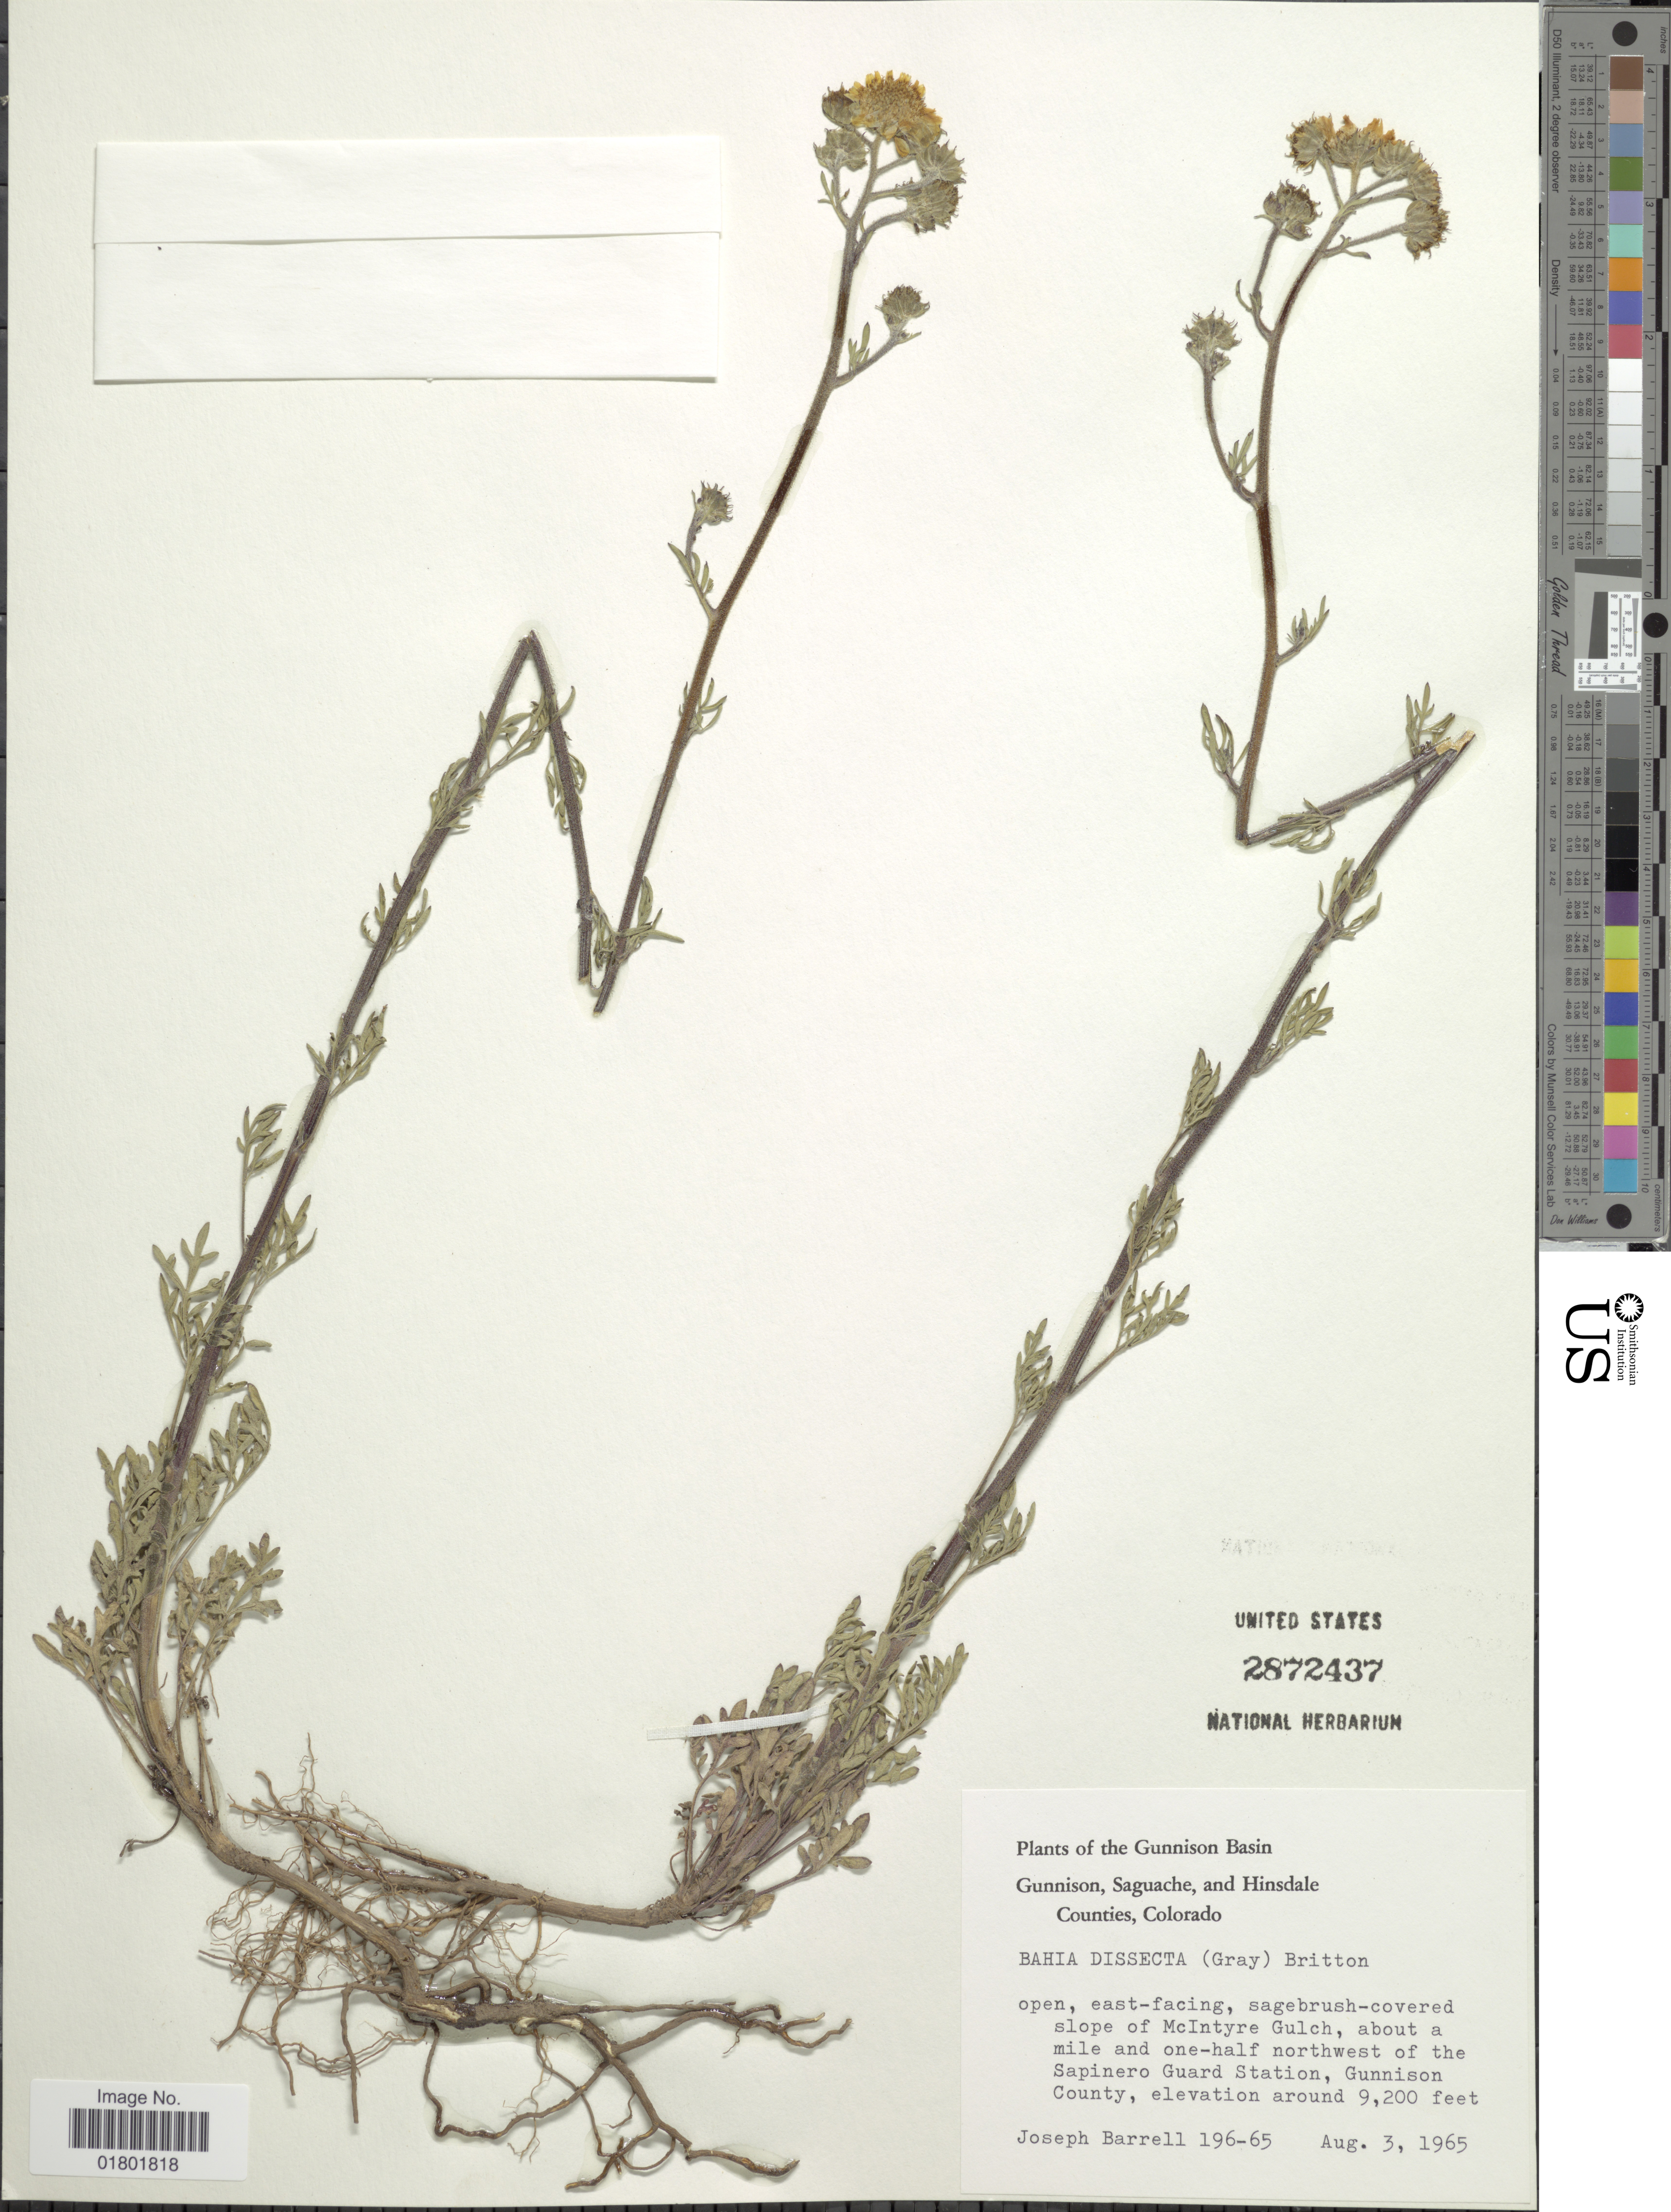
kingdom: Plantae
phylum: Tracheophyta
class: Magnoliopsida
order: Asterales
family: Asteraceae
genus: Bahia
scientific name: Bahia dissecta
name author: (A. Gray) Britton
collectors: J. Barrell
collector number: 196-65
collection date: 1965-08-03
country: United States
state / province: Colorado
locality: Gunnison Basin, Gunnison, Saguache, and Hinsdale Counties, Colorado, sagebrush-covered slope of McIntyre Gulch, about a mile and one-half northwest of the Sapinero Guard Station, Gunnison County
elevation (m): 2804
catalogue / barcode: US 2872437